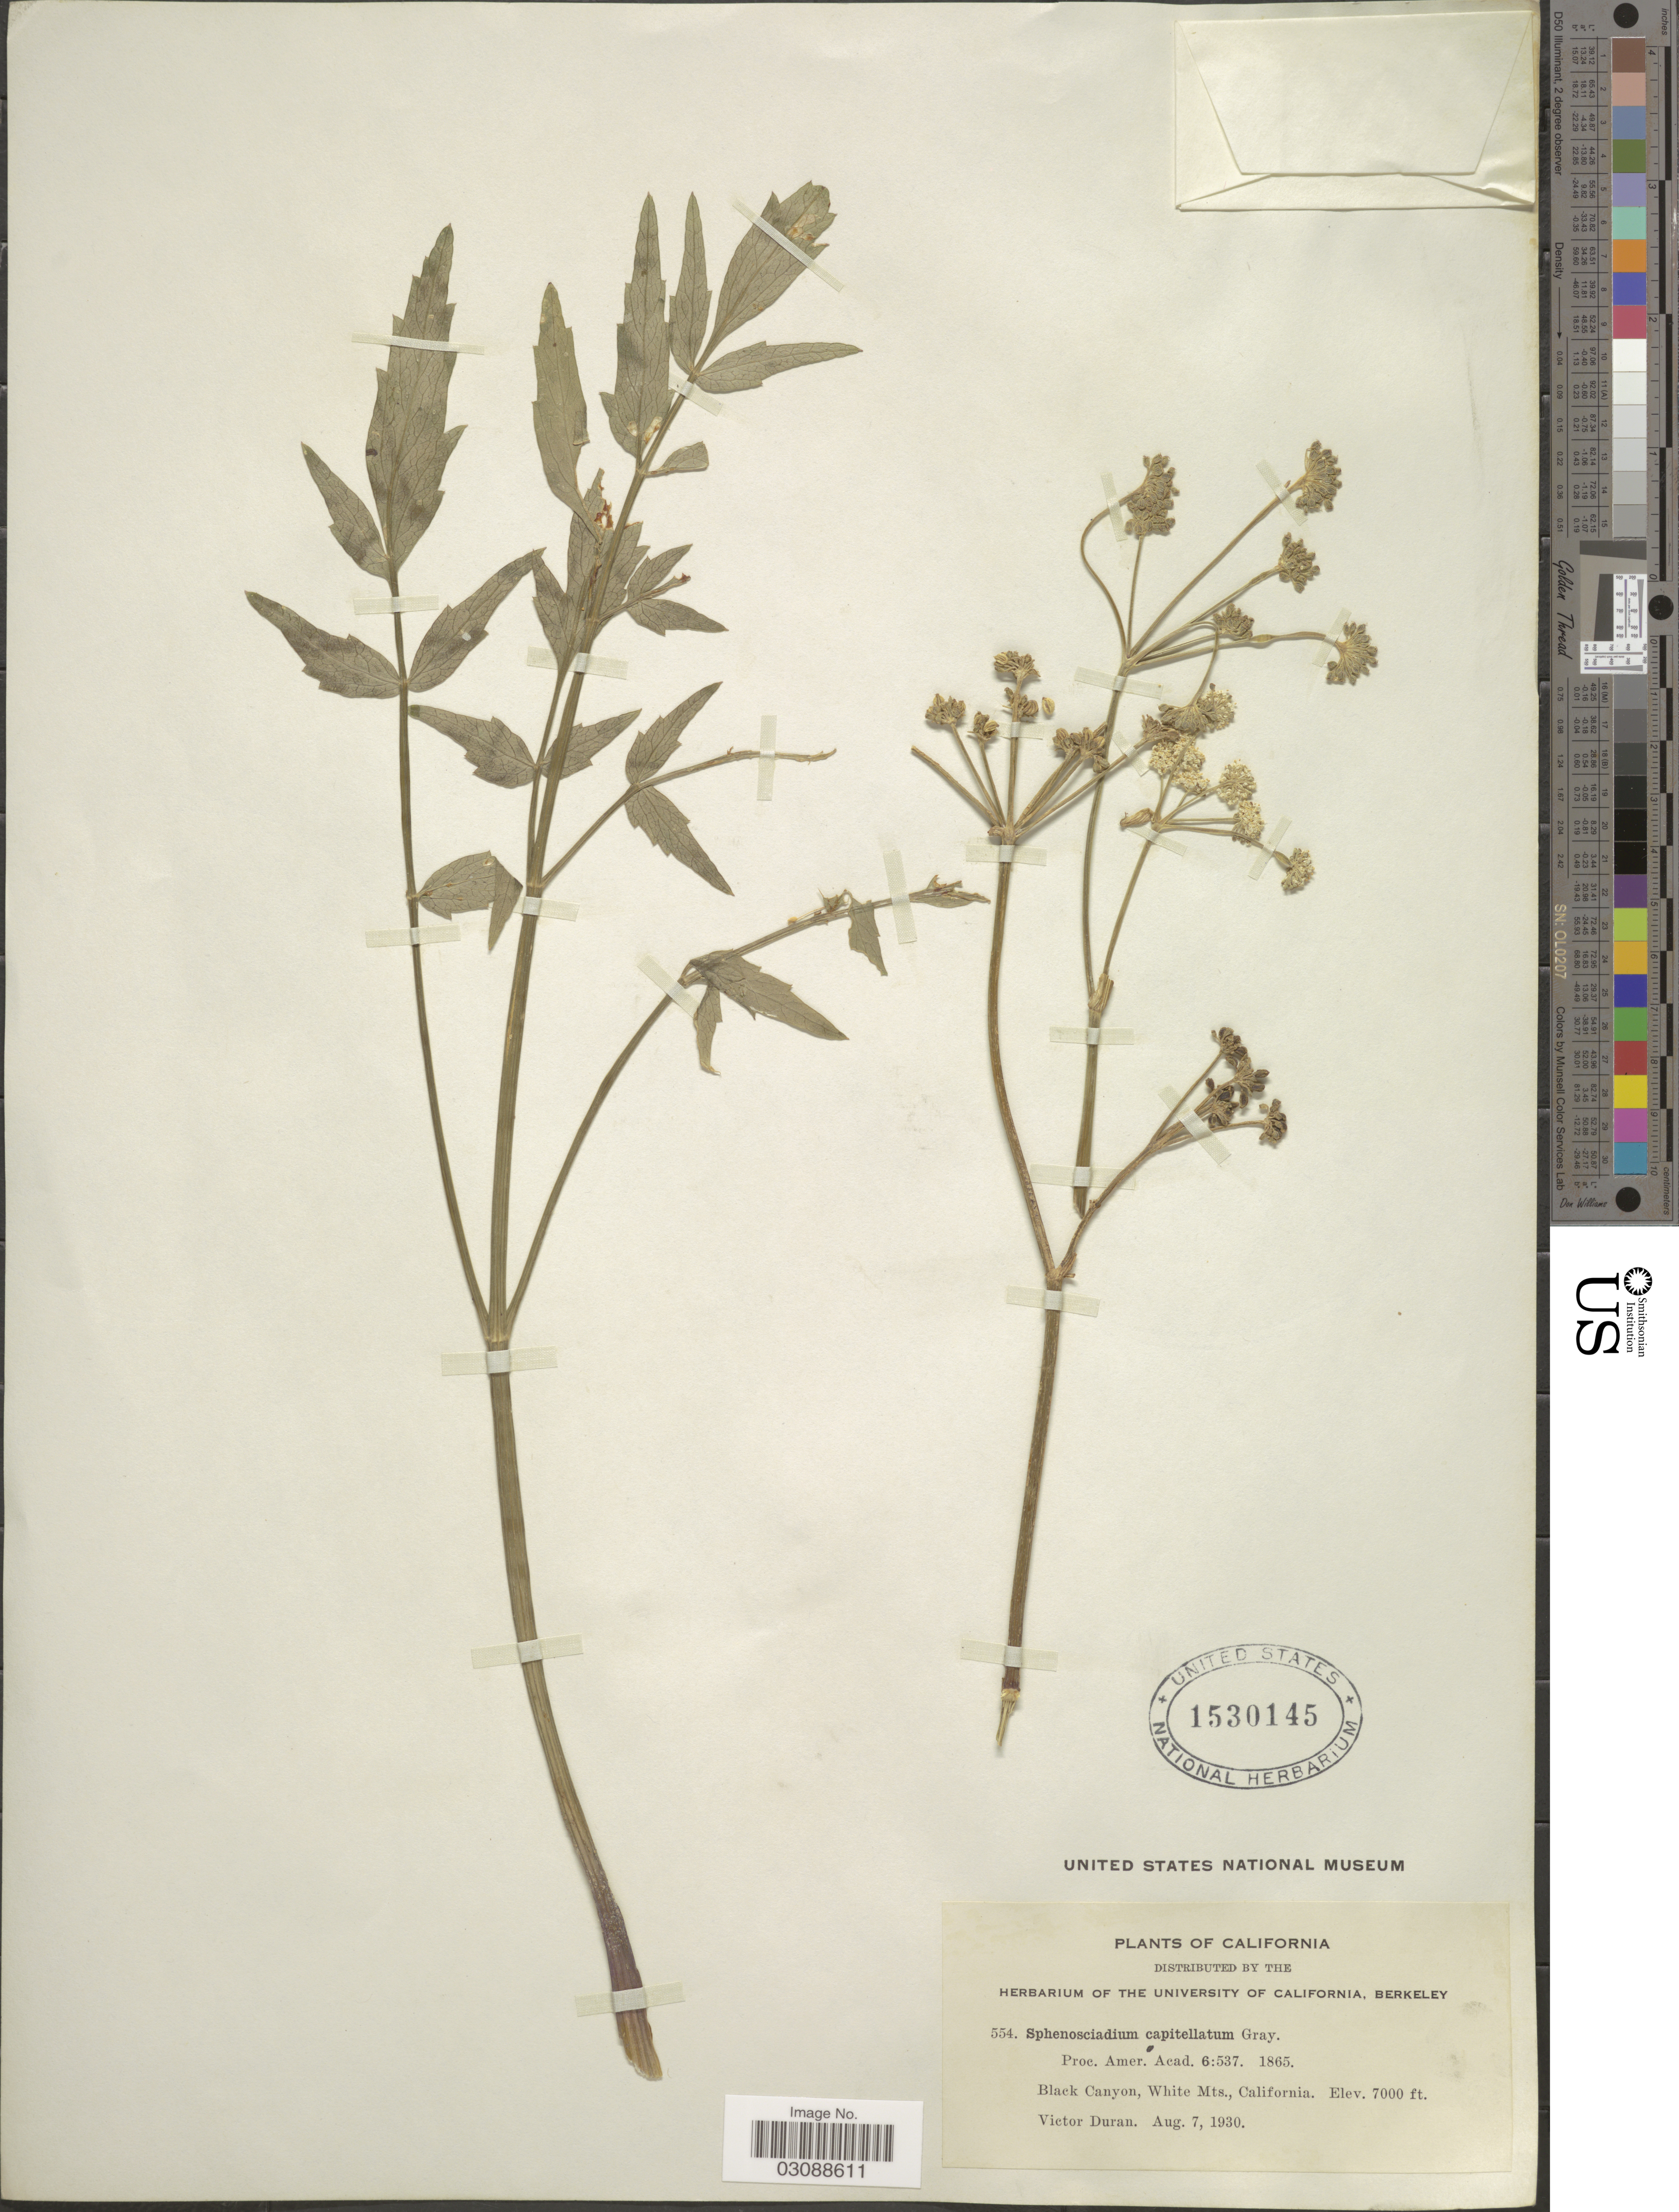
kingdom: Plantae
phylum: Tracheophyta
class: Magnoliopsida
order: Apiales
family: Apiaceae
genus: Sphenosciadium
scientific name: Sphenosciadium capitellatum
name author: A. Gray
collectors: V. Duran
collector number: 554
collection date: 1930-08-07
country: United States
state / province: California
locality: Black Canyon, White Mts.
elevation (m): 2134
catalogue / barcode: US 1530145